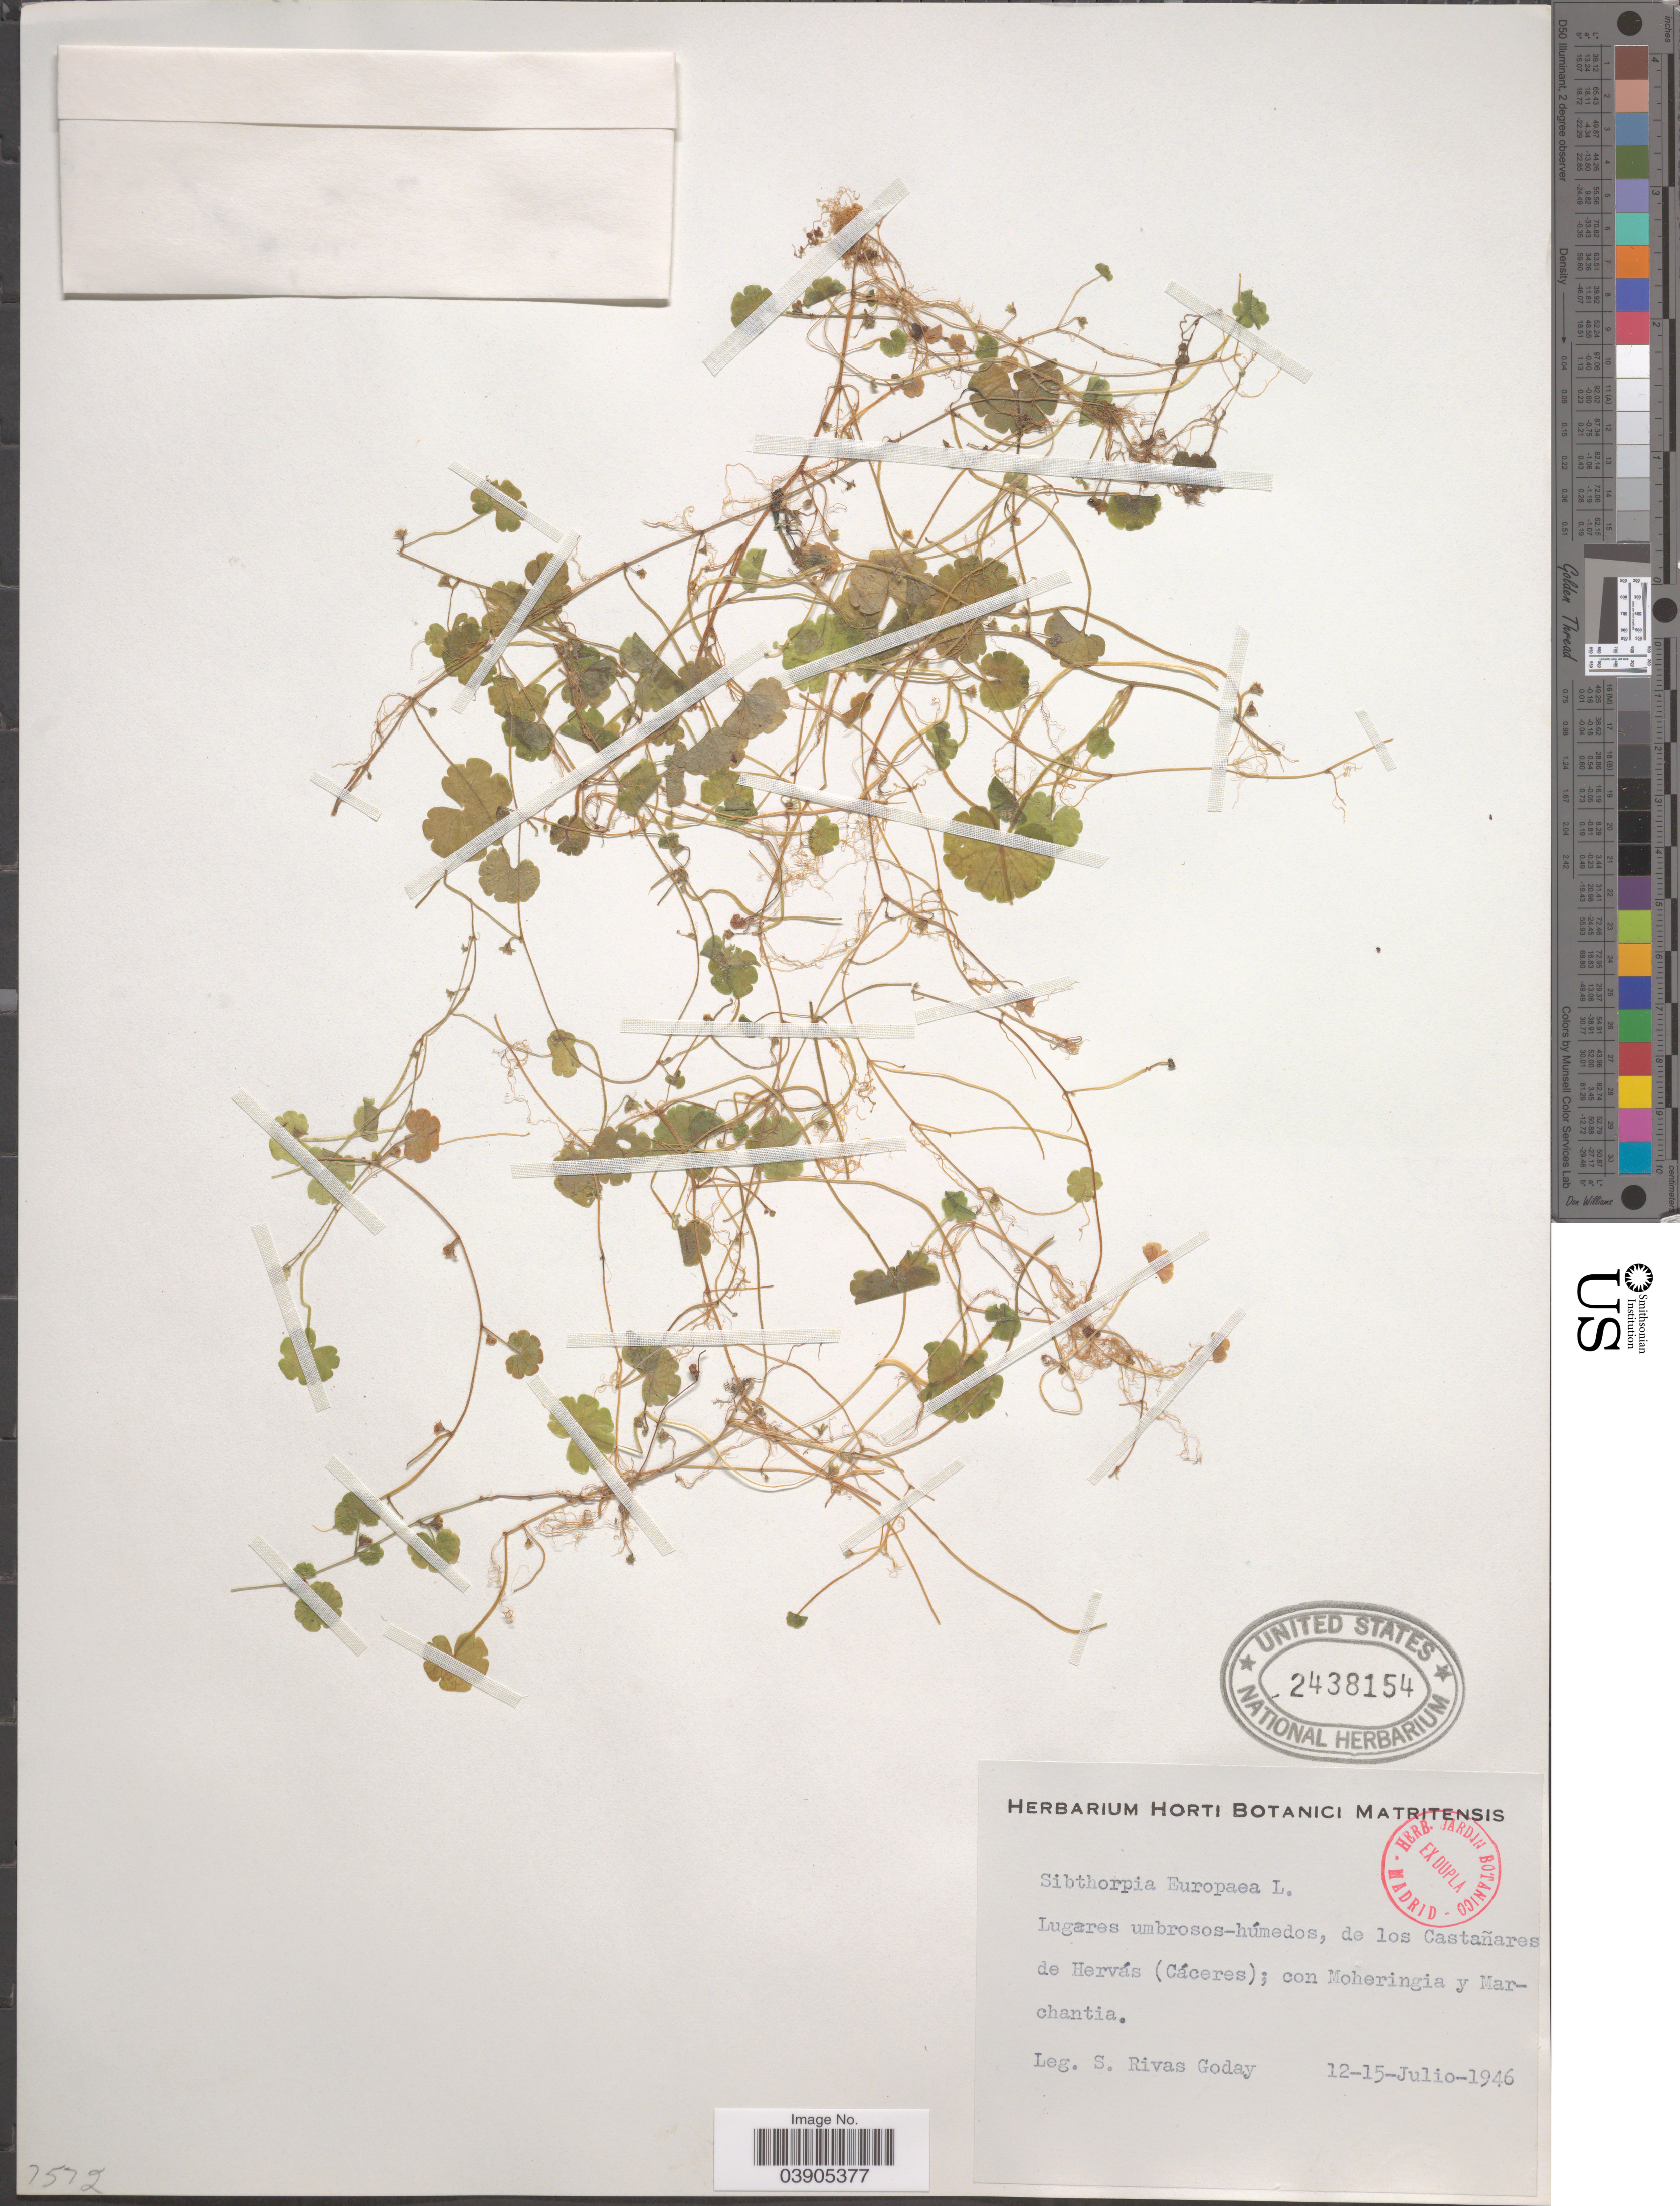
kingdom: Plantae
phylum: Tracheophyta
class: Magnoliopsida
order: Lamiales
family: Plantaginaceae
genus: Sibthorpia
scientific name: Sibthorpia europaea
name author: L.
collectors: S. Goday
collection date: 1946-07-12/1946-07-15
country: Spain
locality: De los Castañares de Hervás (Cáceres); con Moheringia y Marchantia.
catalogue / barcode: US 2438154